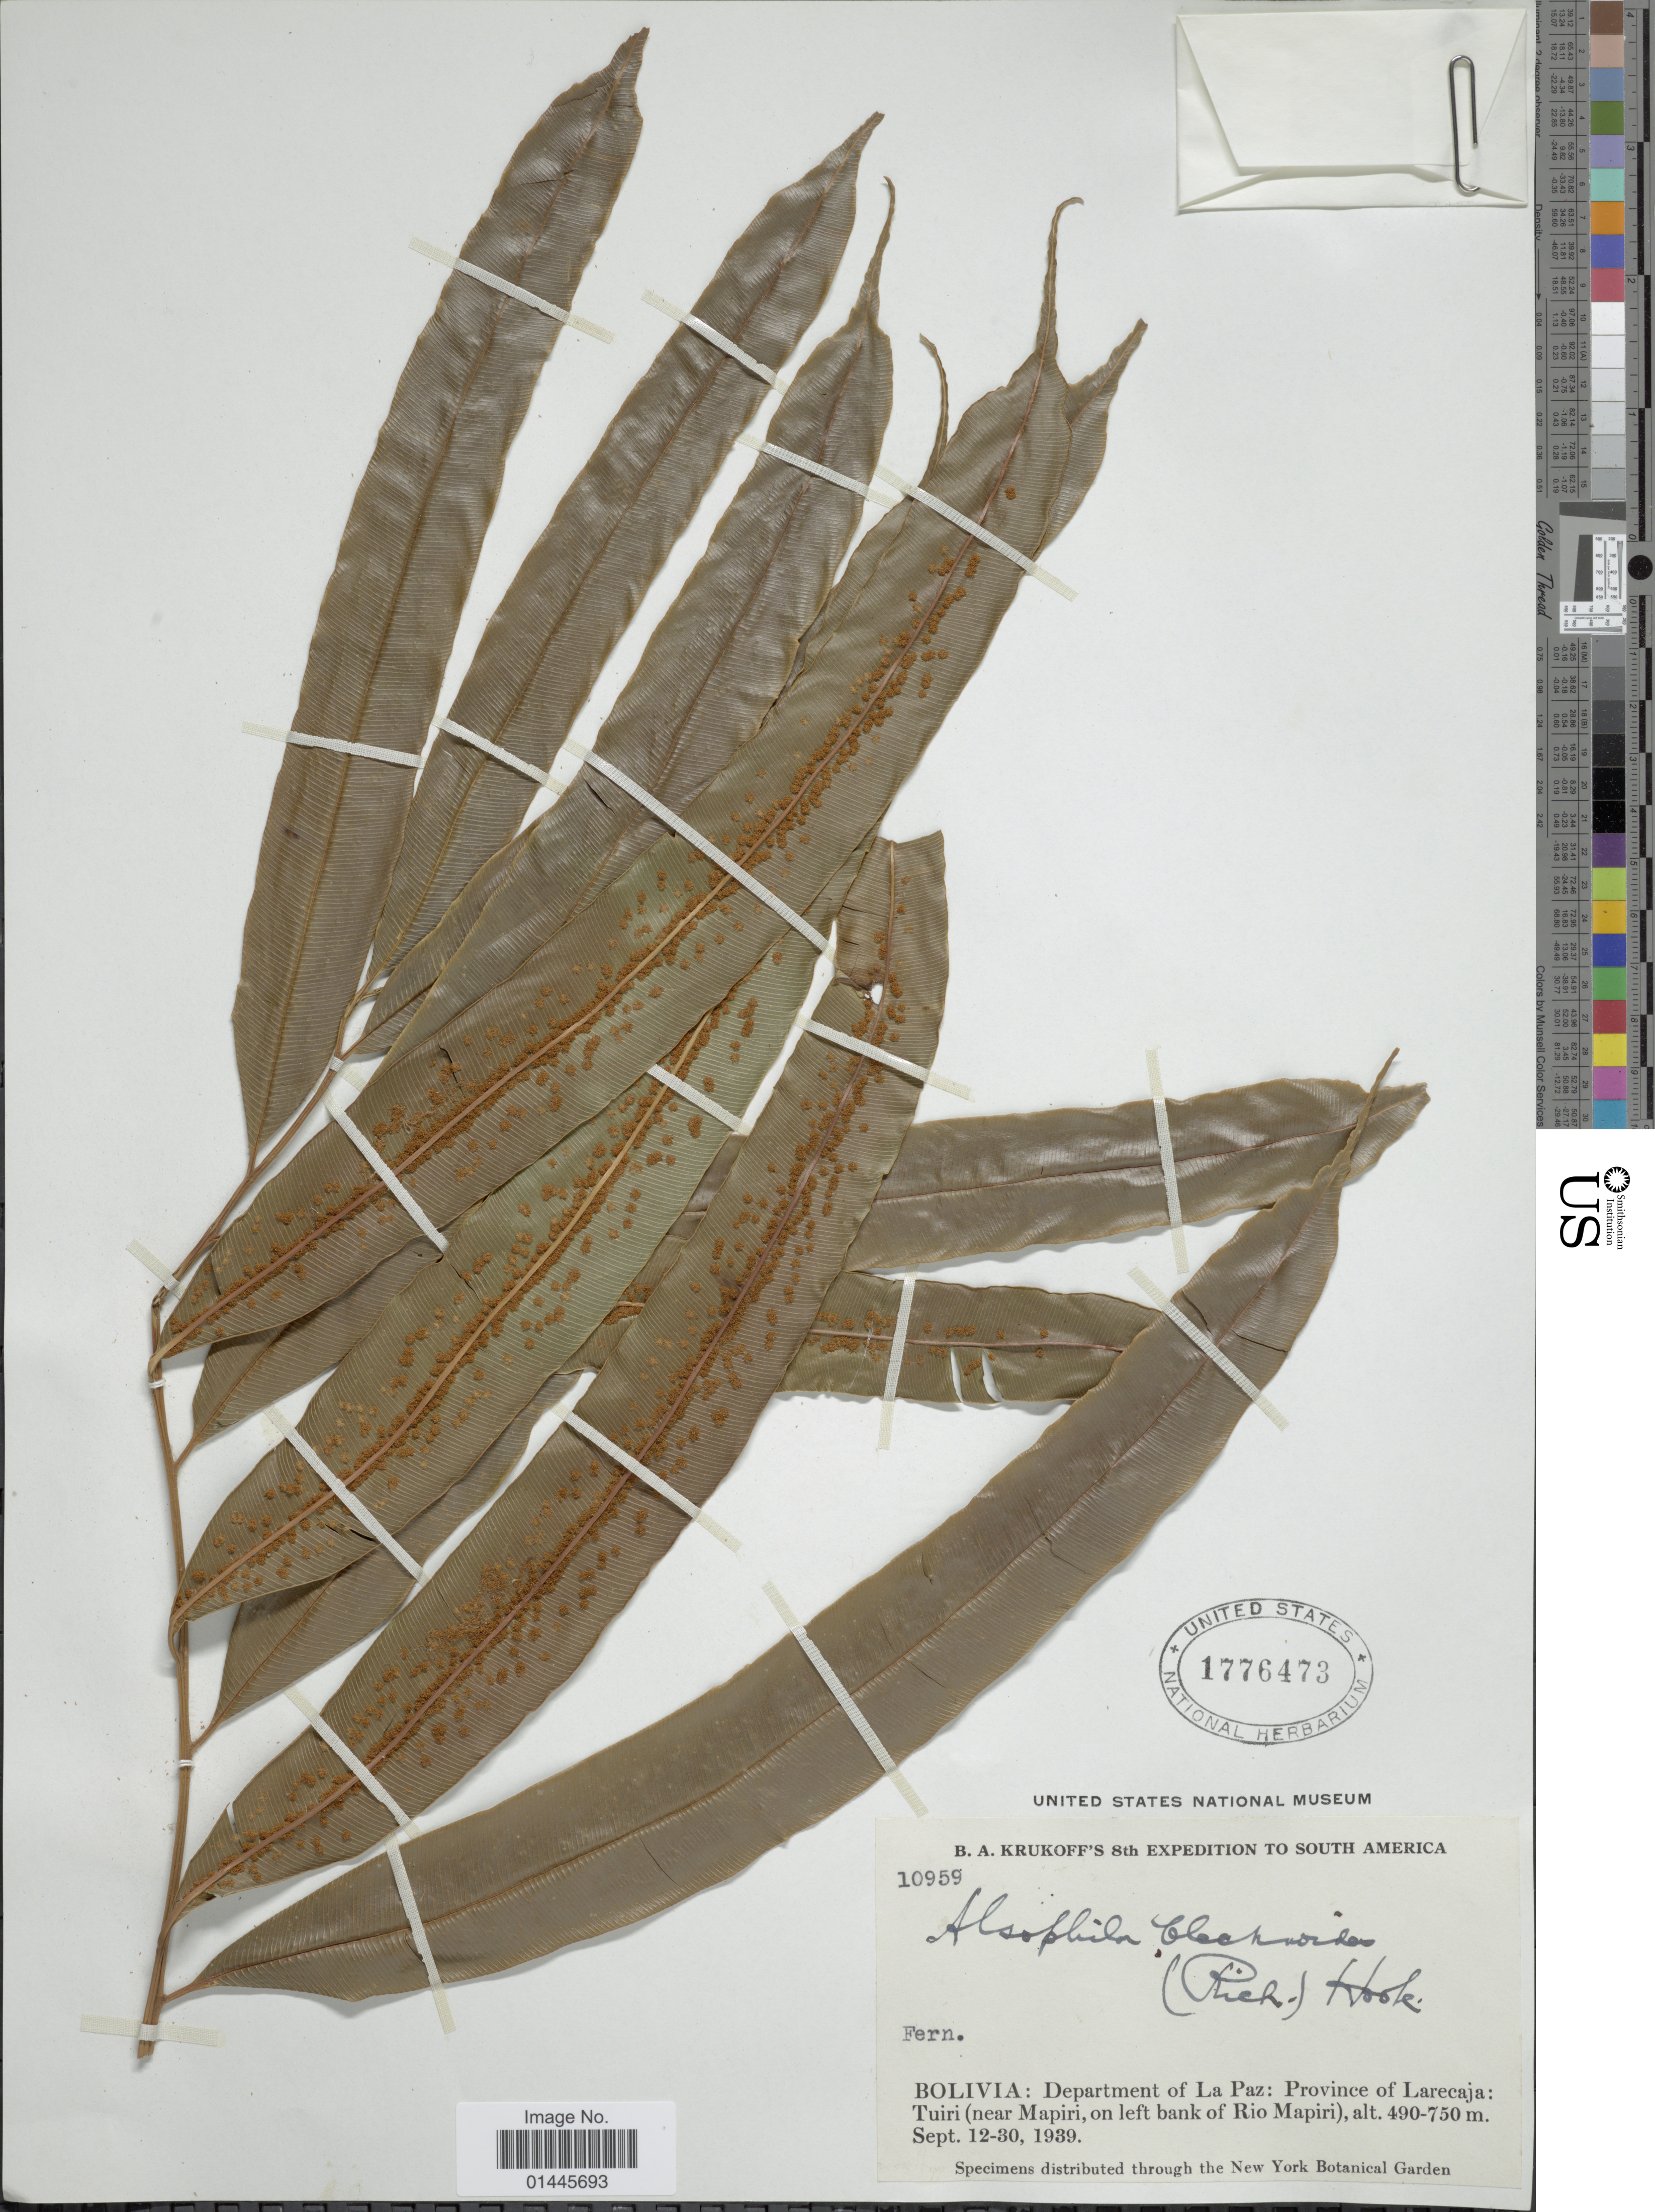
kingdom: Plantae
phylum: Tracheophyta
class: Polypodiopsida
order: Cyatheales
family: Metaxyaceae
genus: Metaxya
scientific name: Metaxya rostrata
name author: (Kunth) C. Presl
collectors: B. A. Krukoff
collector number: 10959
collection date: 1939-09-12/1939-09-30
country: Bolivia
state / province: La Paz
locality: Province of Larecaja: Tuiri (near Mapiri, on left bank of Rio Mapiri).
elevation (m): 490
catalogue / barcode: US 1776473